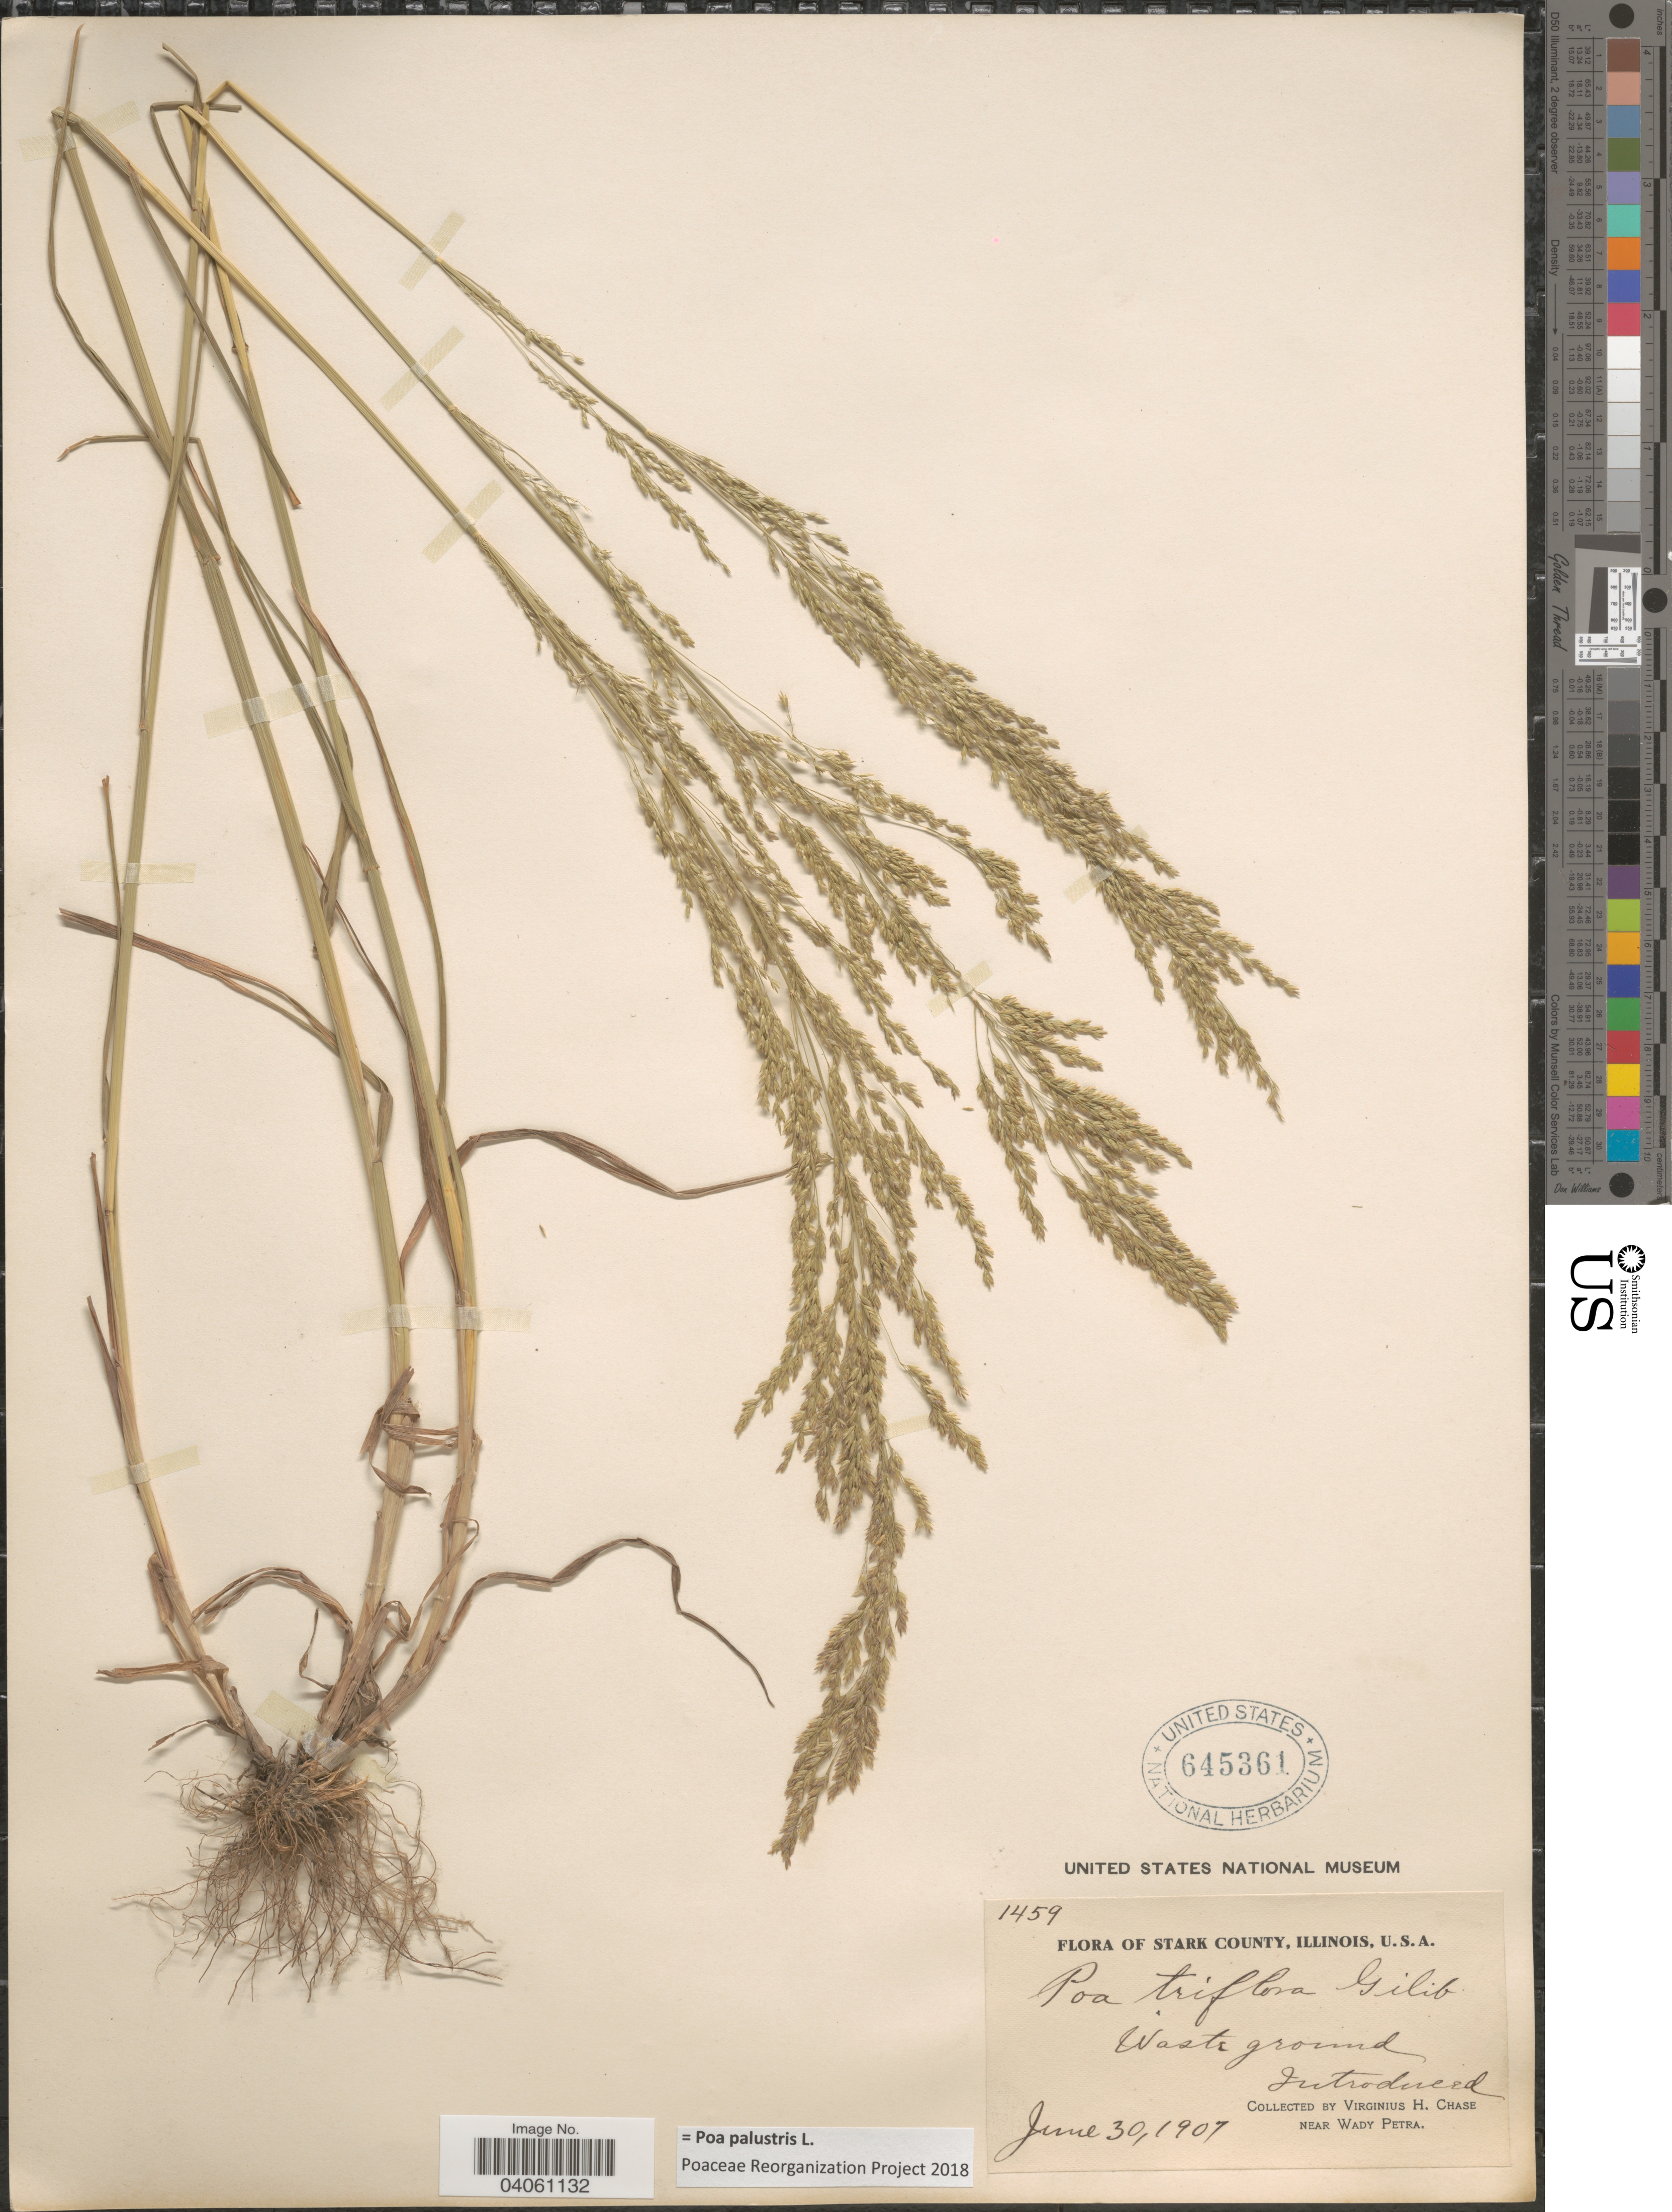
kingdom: Plantae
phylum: Tracheophyta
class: Liliopsida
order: Poales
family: Poaceae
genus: Poa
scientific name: Poa palustris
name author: L.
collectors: V. H. Chase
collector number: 1459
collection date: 1907-06-30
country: United States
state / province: Illinois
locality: Stark County. Near Wady Petra.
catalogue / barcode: US 645361